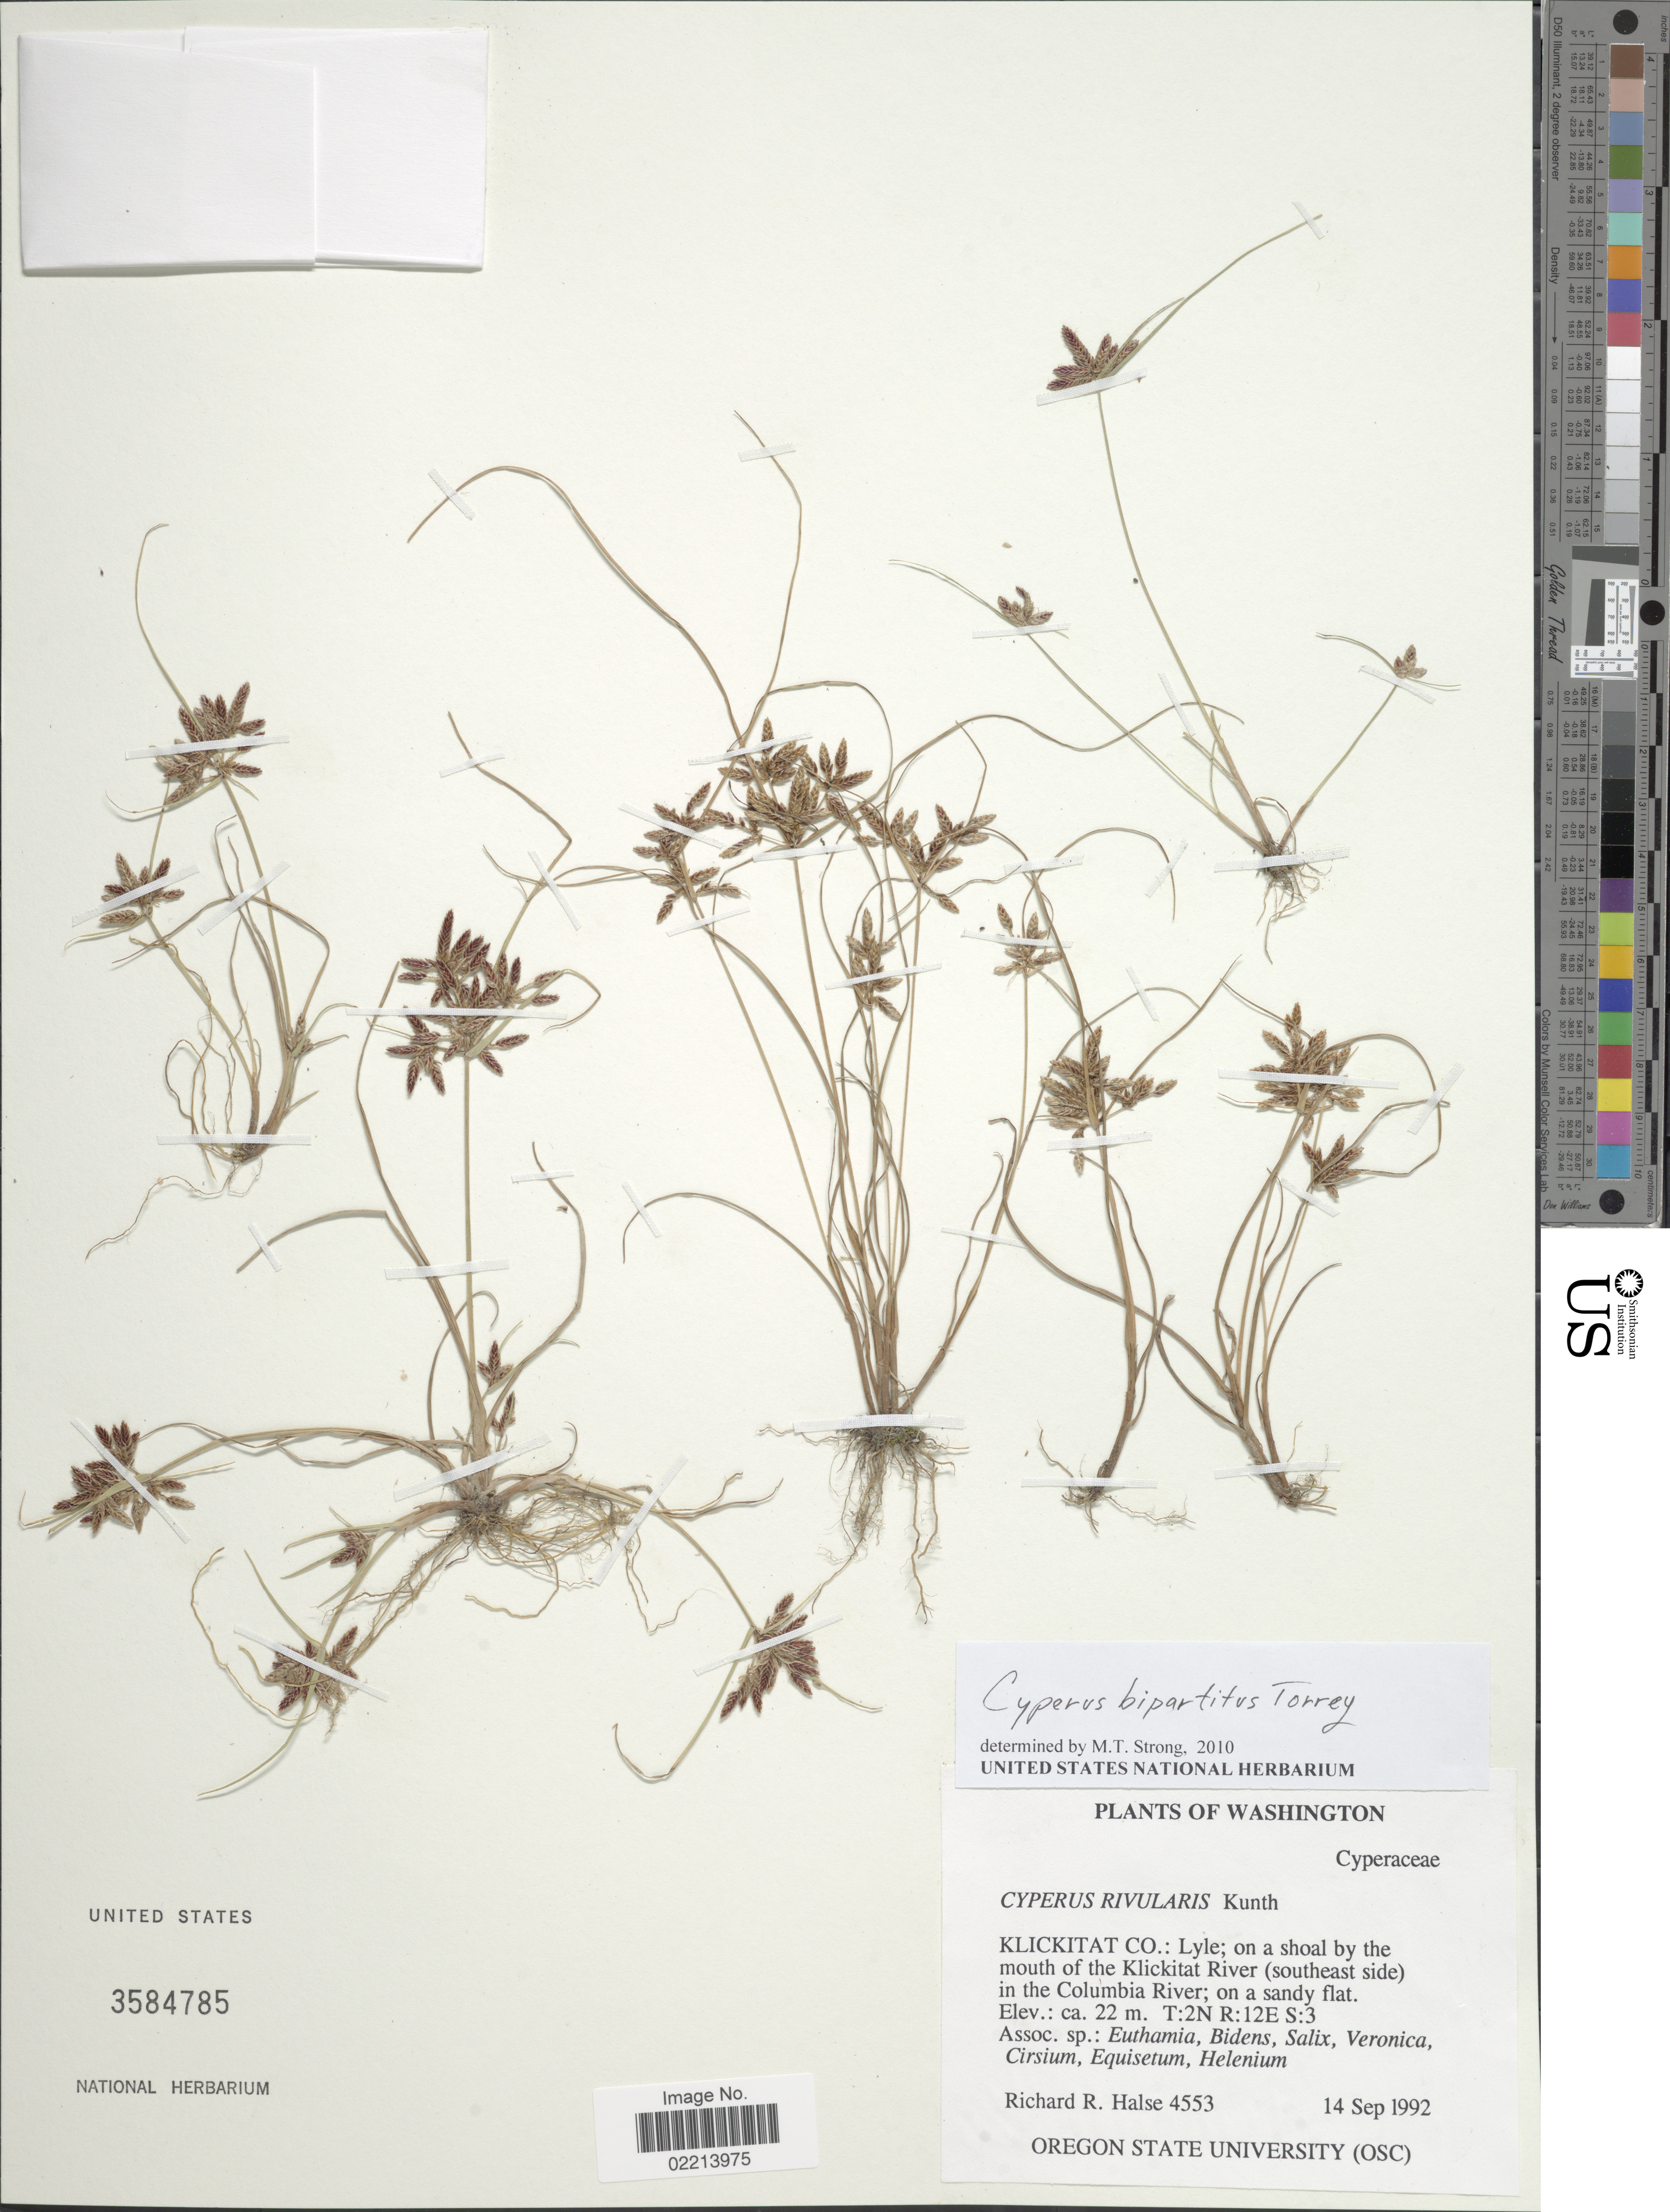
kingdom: Plantae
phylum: Tracheophyta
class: Liliopsida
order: Poales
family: Cyperaceae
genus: Cyperus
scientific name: Cyperus bipartitus Torr.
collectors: R. Halse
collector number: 4553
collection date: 1992-09-14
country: United States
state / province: Washington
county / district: Klickitat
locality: Klickitat Co.: Lyle; on a shoal by the mouth of the Klickitat River (southeast side) in the Columbia River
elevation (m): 22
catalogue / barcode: US 3584785